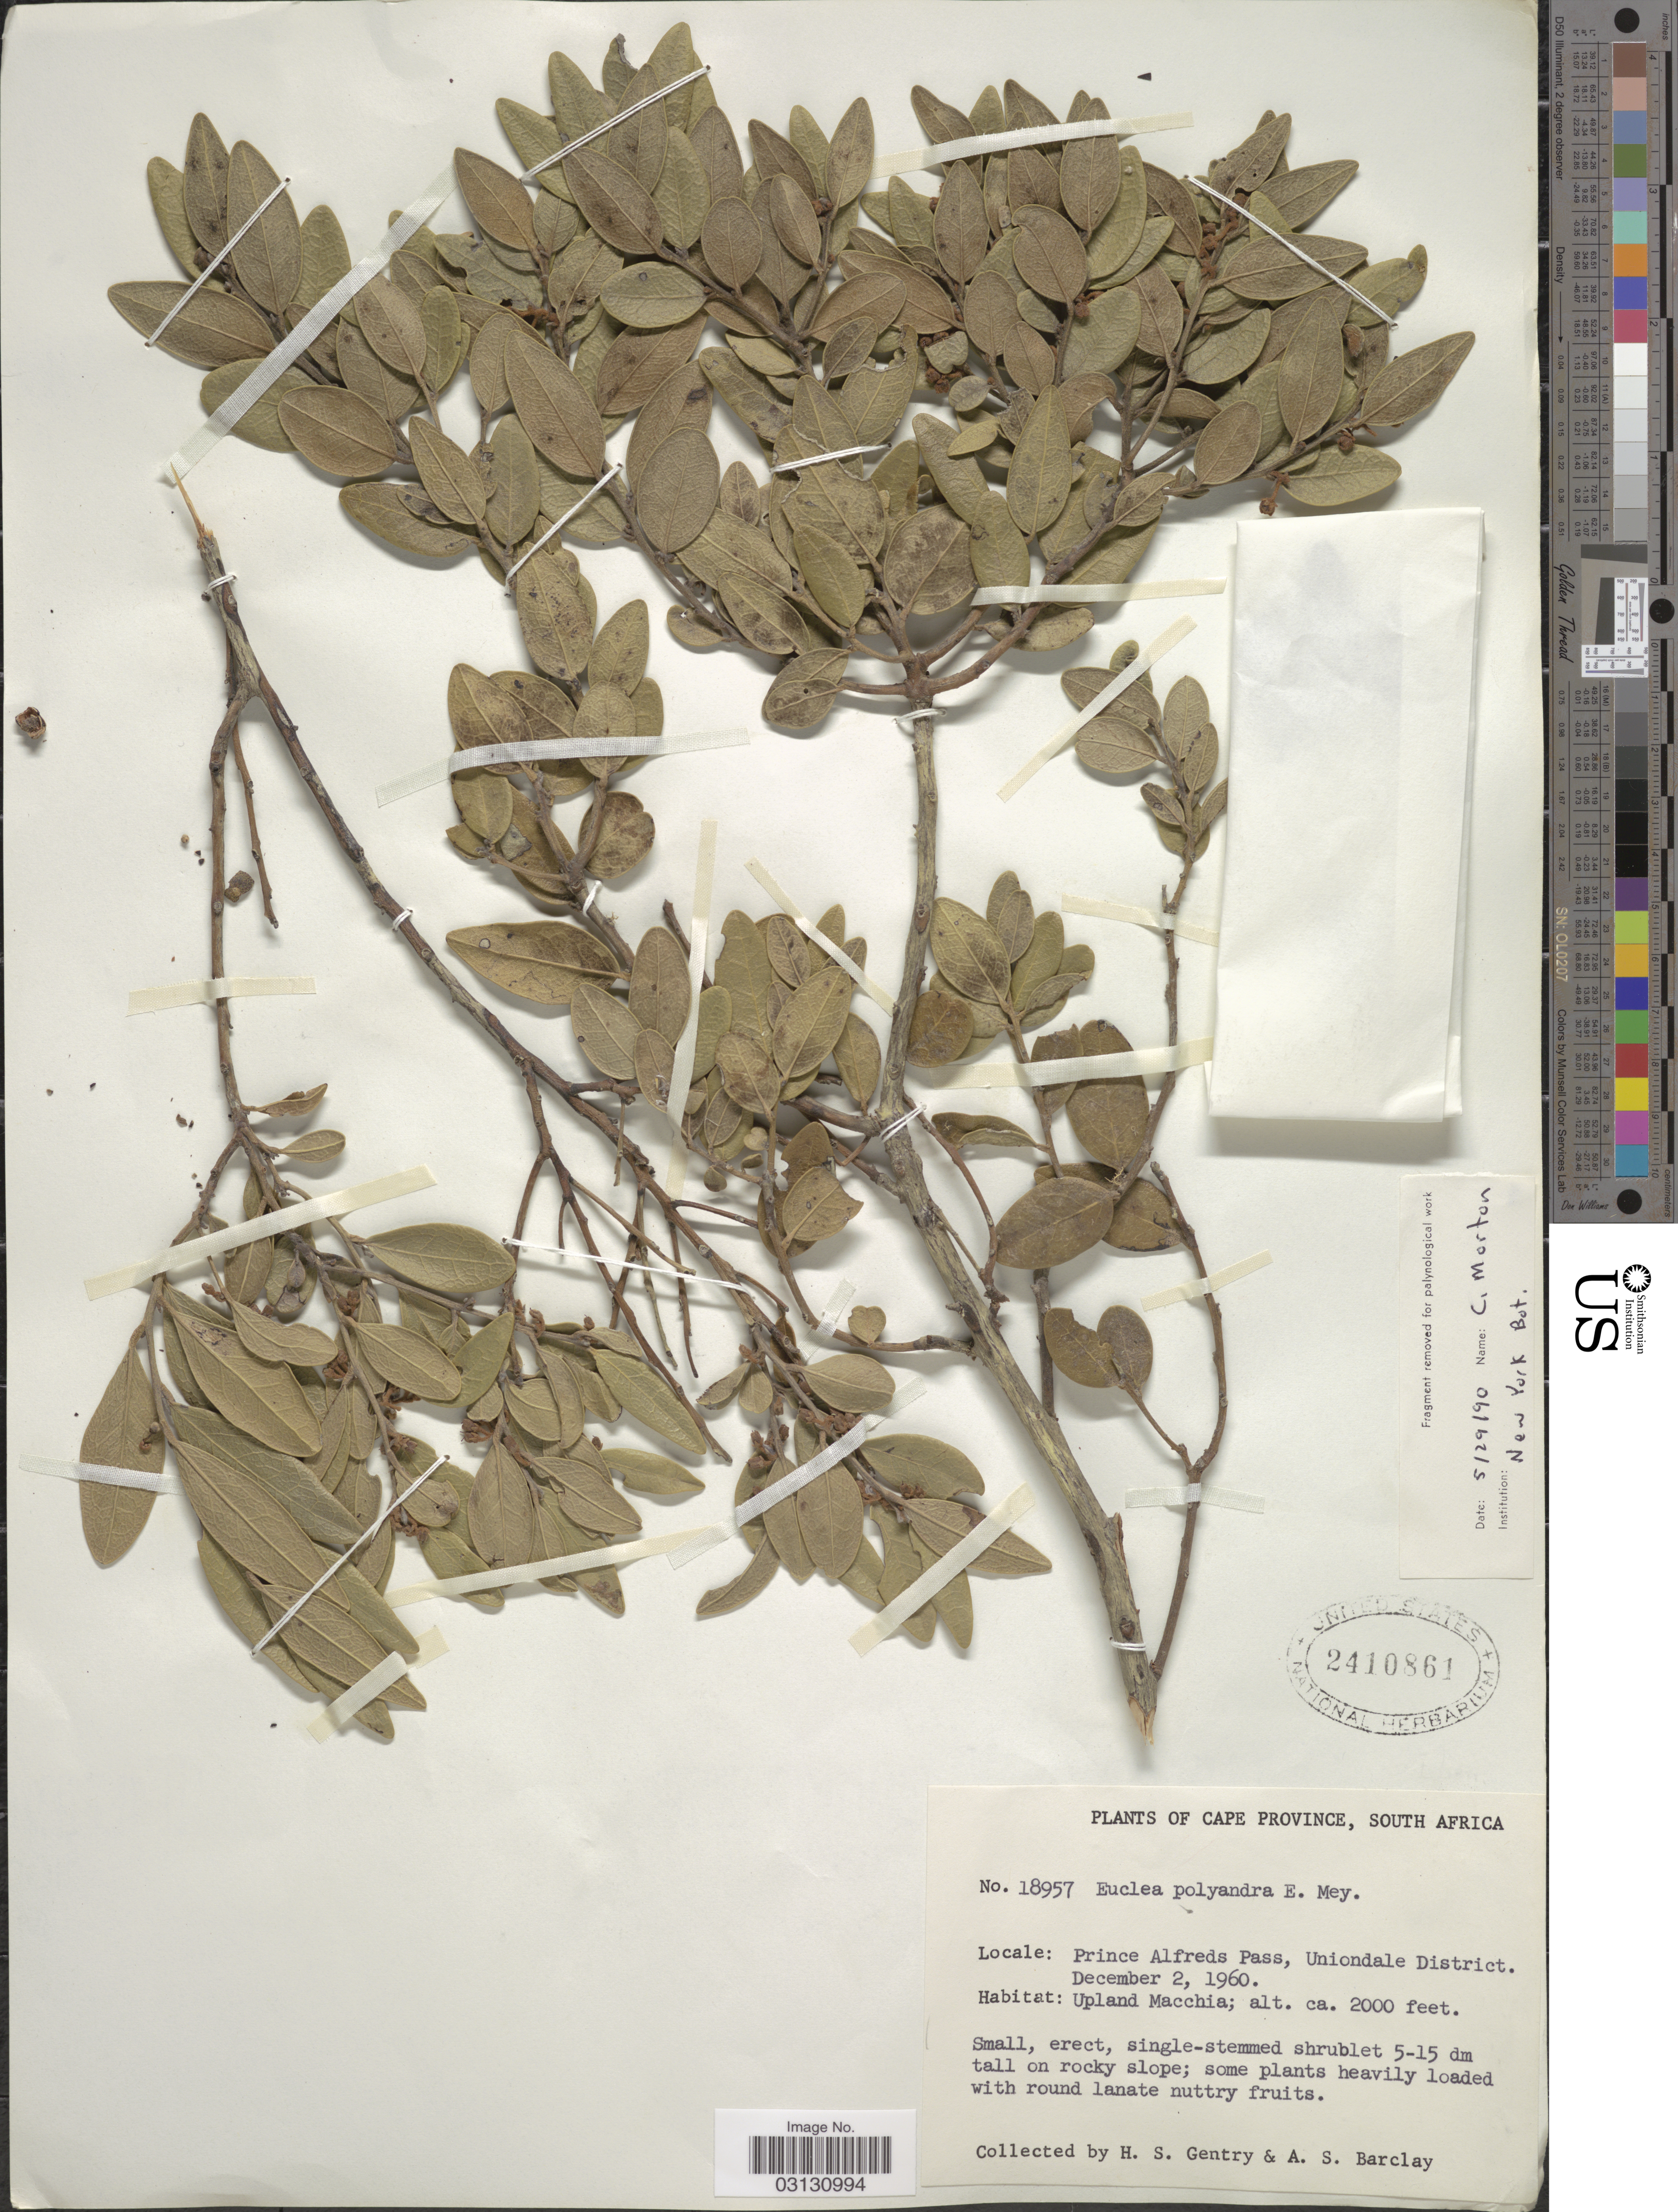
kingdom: Plantae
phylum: Tracheophyta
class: Magnoliopsida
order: Ericales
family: Ebenaceae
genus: Euclea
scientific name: Euclea polyandra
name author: (L. f. ex) E. Mey. ex Hiern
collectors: H. S. Gentry & A. S. Barclay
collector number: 18957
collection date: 1960-12-02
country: South Africa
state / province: Western Cape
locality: Prince Alfreds Pass, Uniondale District. Upland Macchia.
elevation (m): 610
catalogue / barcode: US 2410861